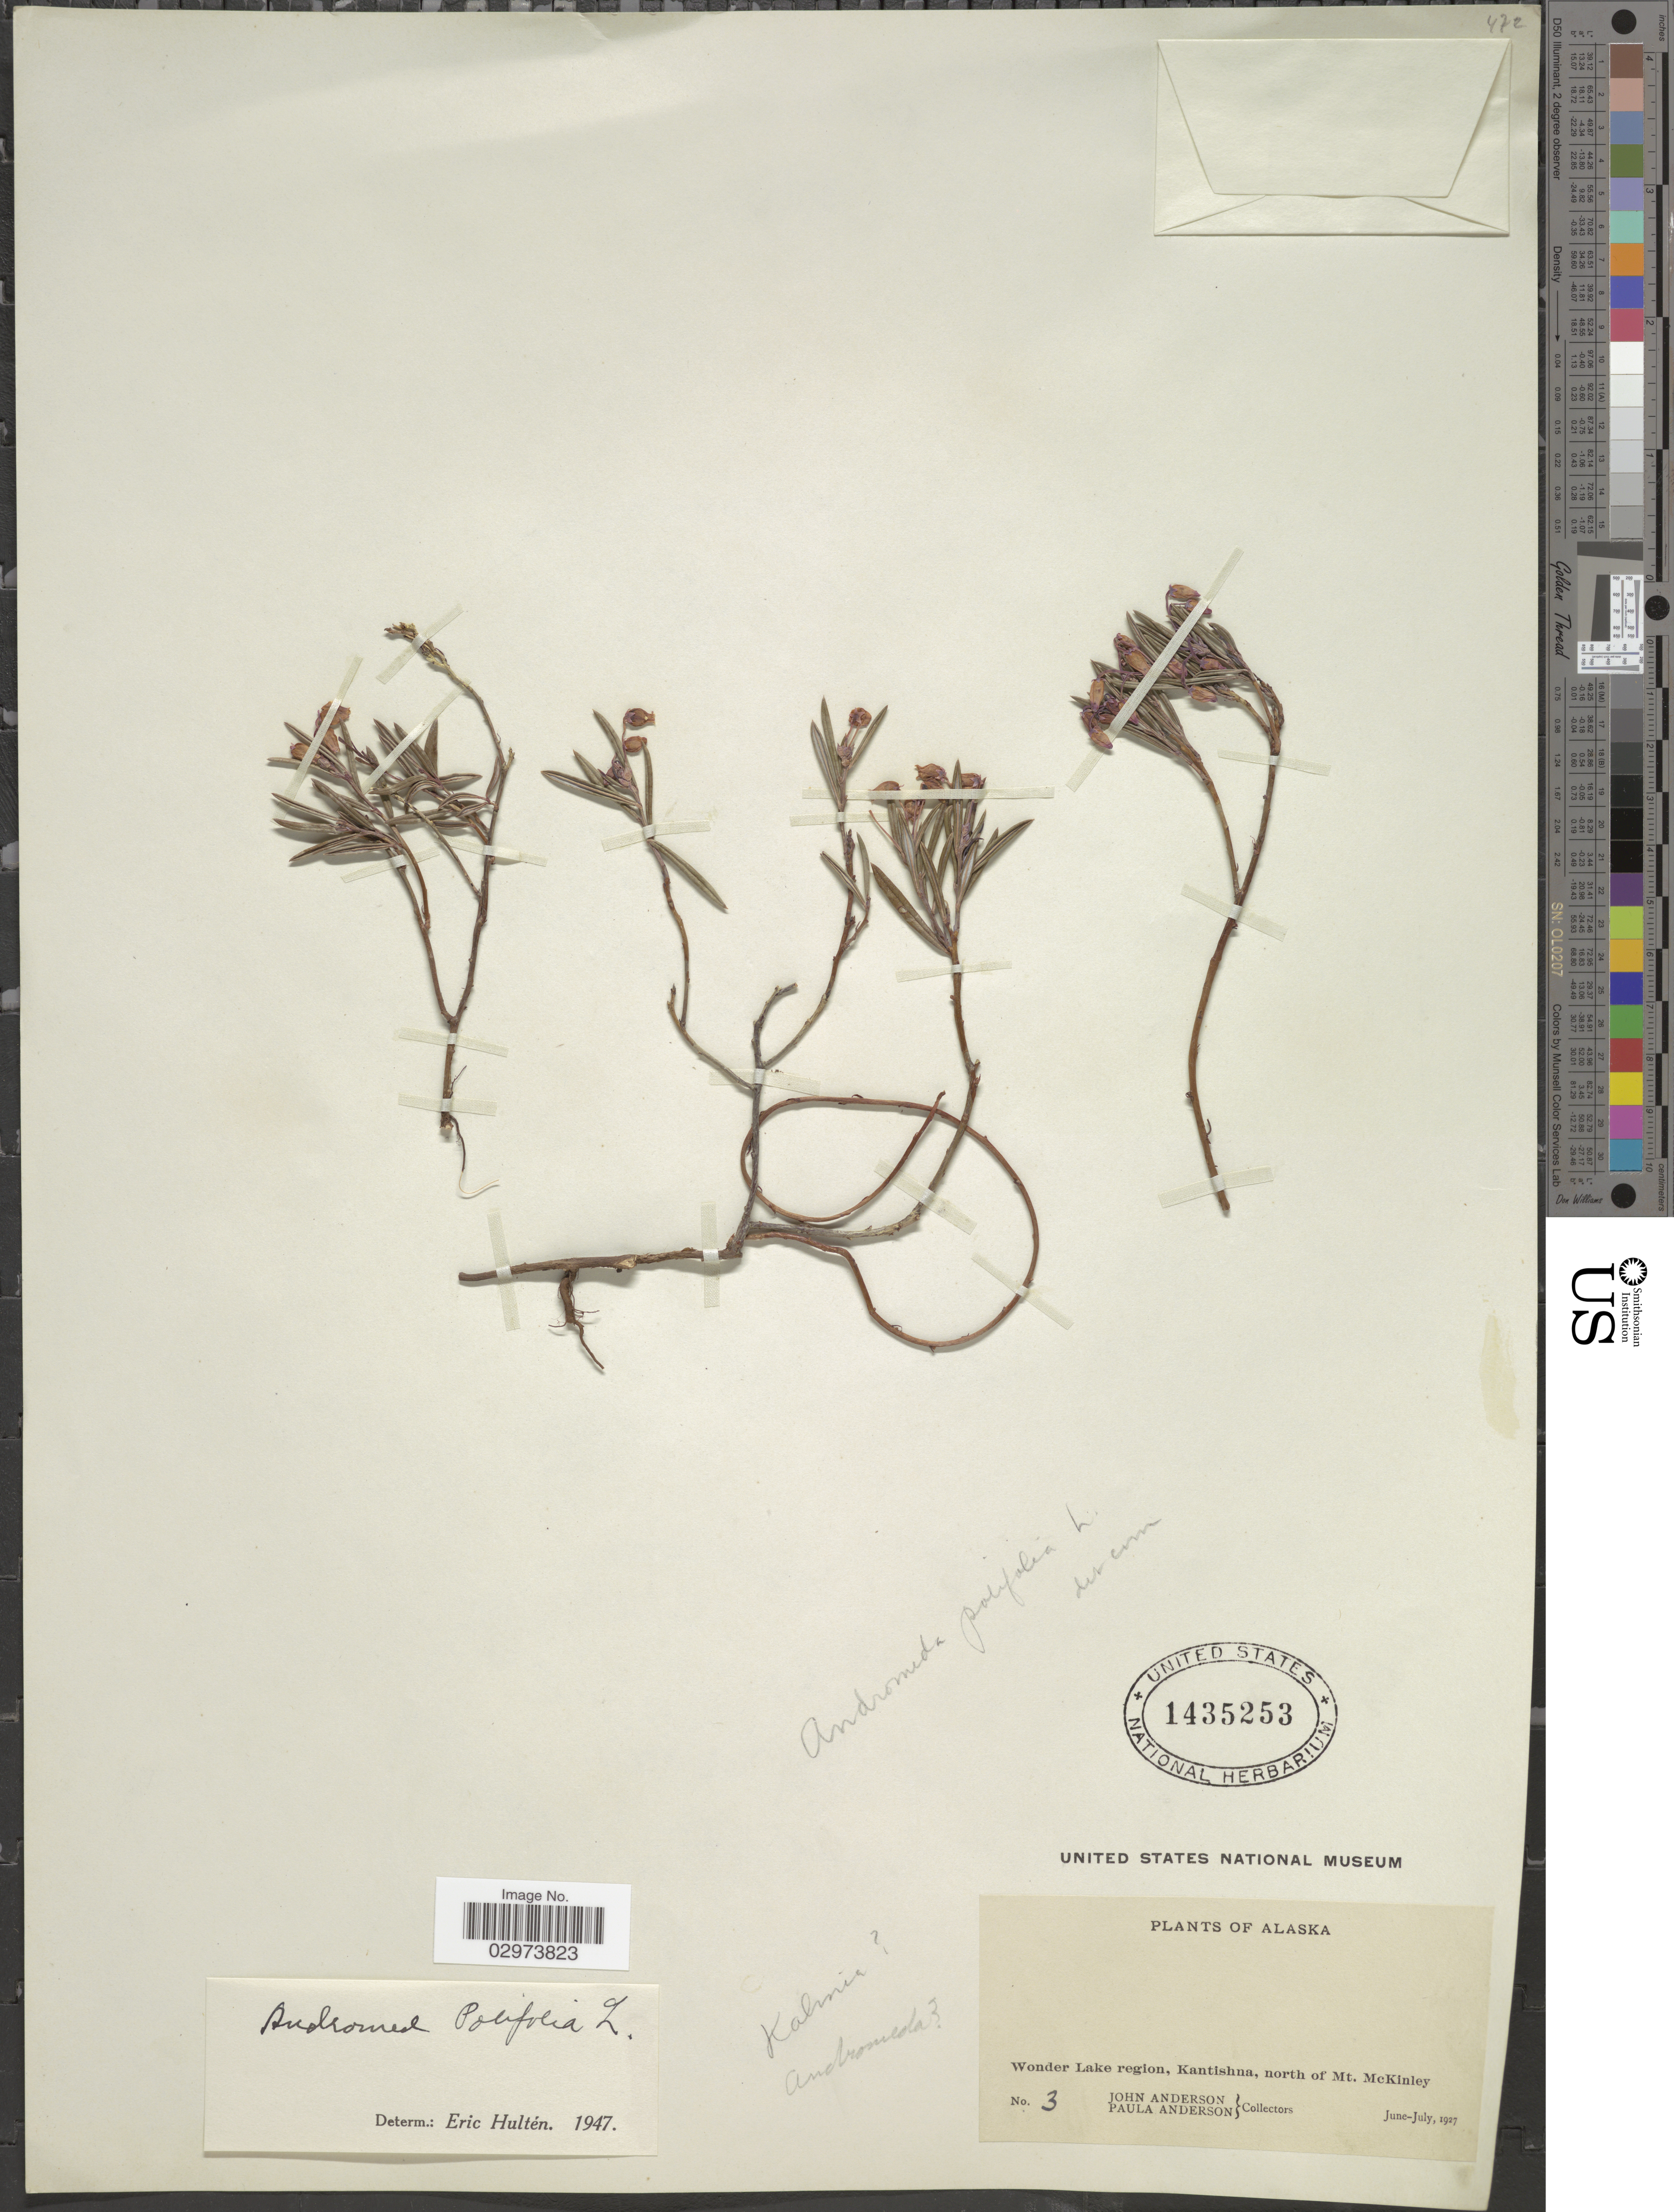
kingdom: Plantae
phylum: Tracheophyta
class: Magnoliopsida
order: Ericales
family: Ericaceae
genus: Andromeda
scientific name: Andromeda polifolia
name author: L.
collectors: J. Anderson & P. Anderson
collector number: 3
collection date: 1927-06/1927-07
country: United States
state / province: Alaska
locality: Wonder Lake region, Kantishna, north of Mt. McKinley.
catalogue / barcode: US 1435253